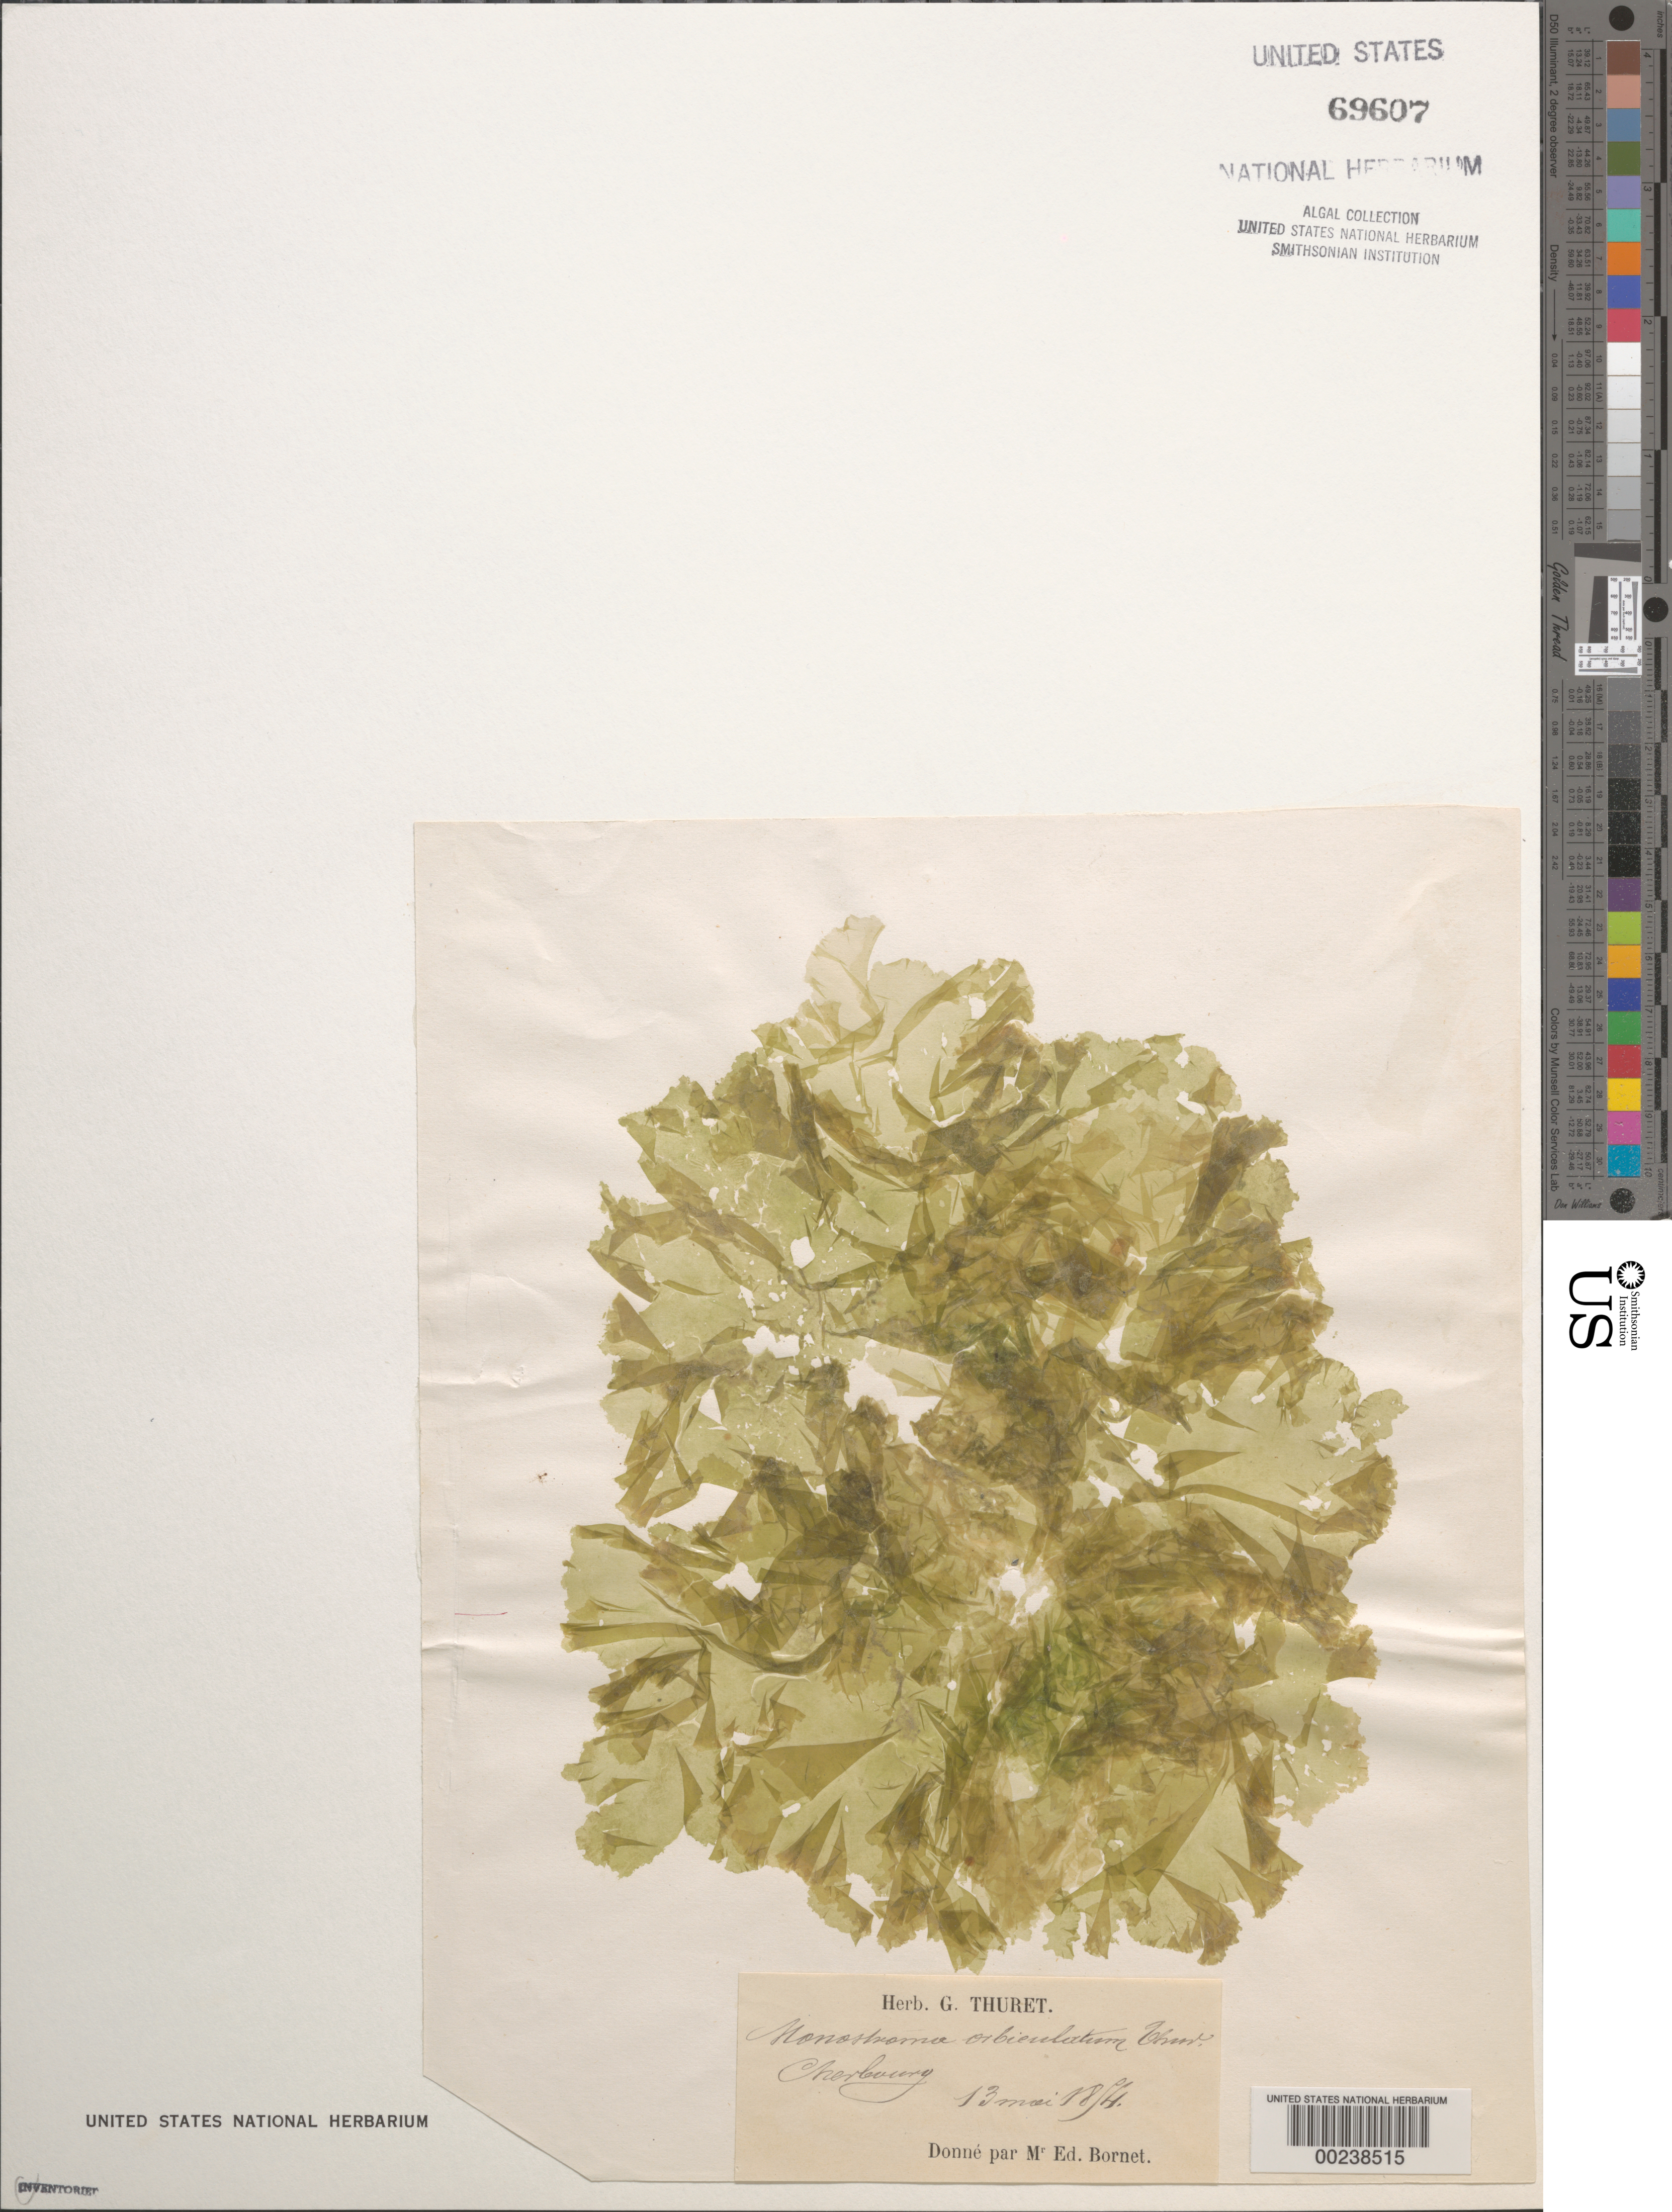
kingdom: Plantae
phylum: Chlorophyta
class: Ulvophyceae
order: Ulvales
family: Gayraliaceae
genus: Gayralia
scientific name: Gayralia oxysperma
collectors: Thuret, G. (herbarium)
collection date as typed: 13 May 1854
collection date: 1854-05-13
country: France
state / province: Normandie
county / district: Manche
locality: Cherbourg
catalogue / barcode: US 69607